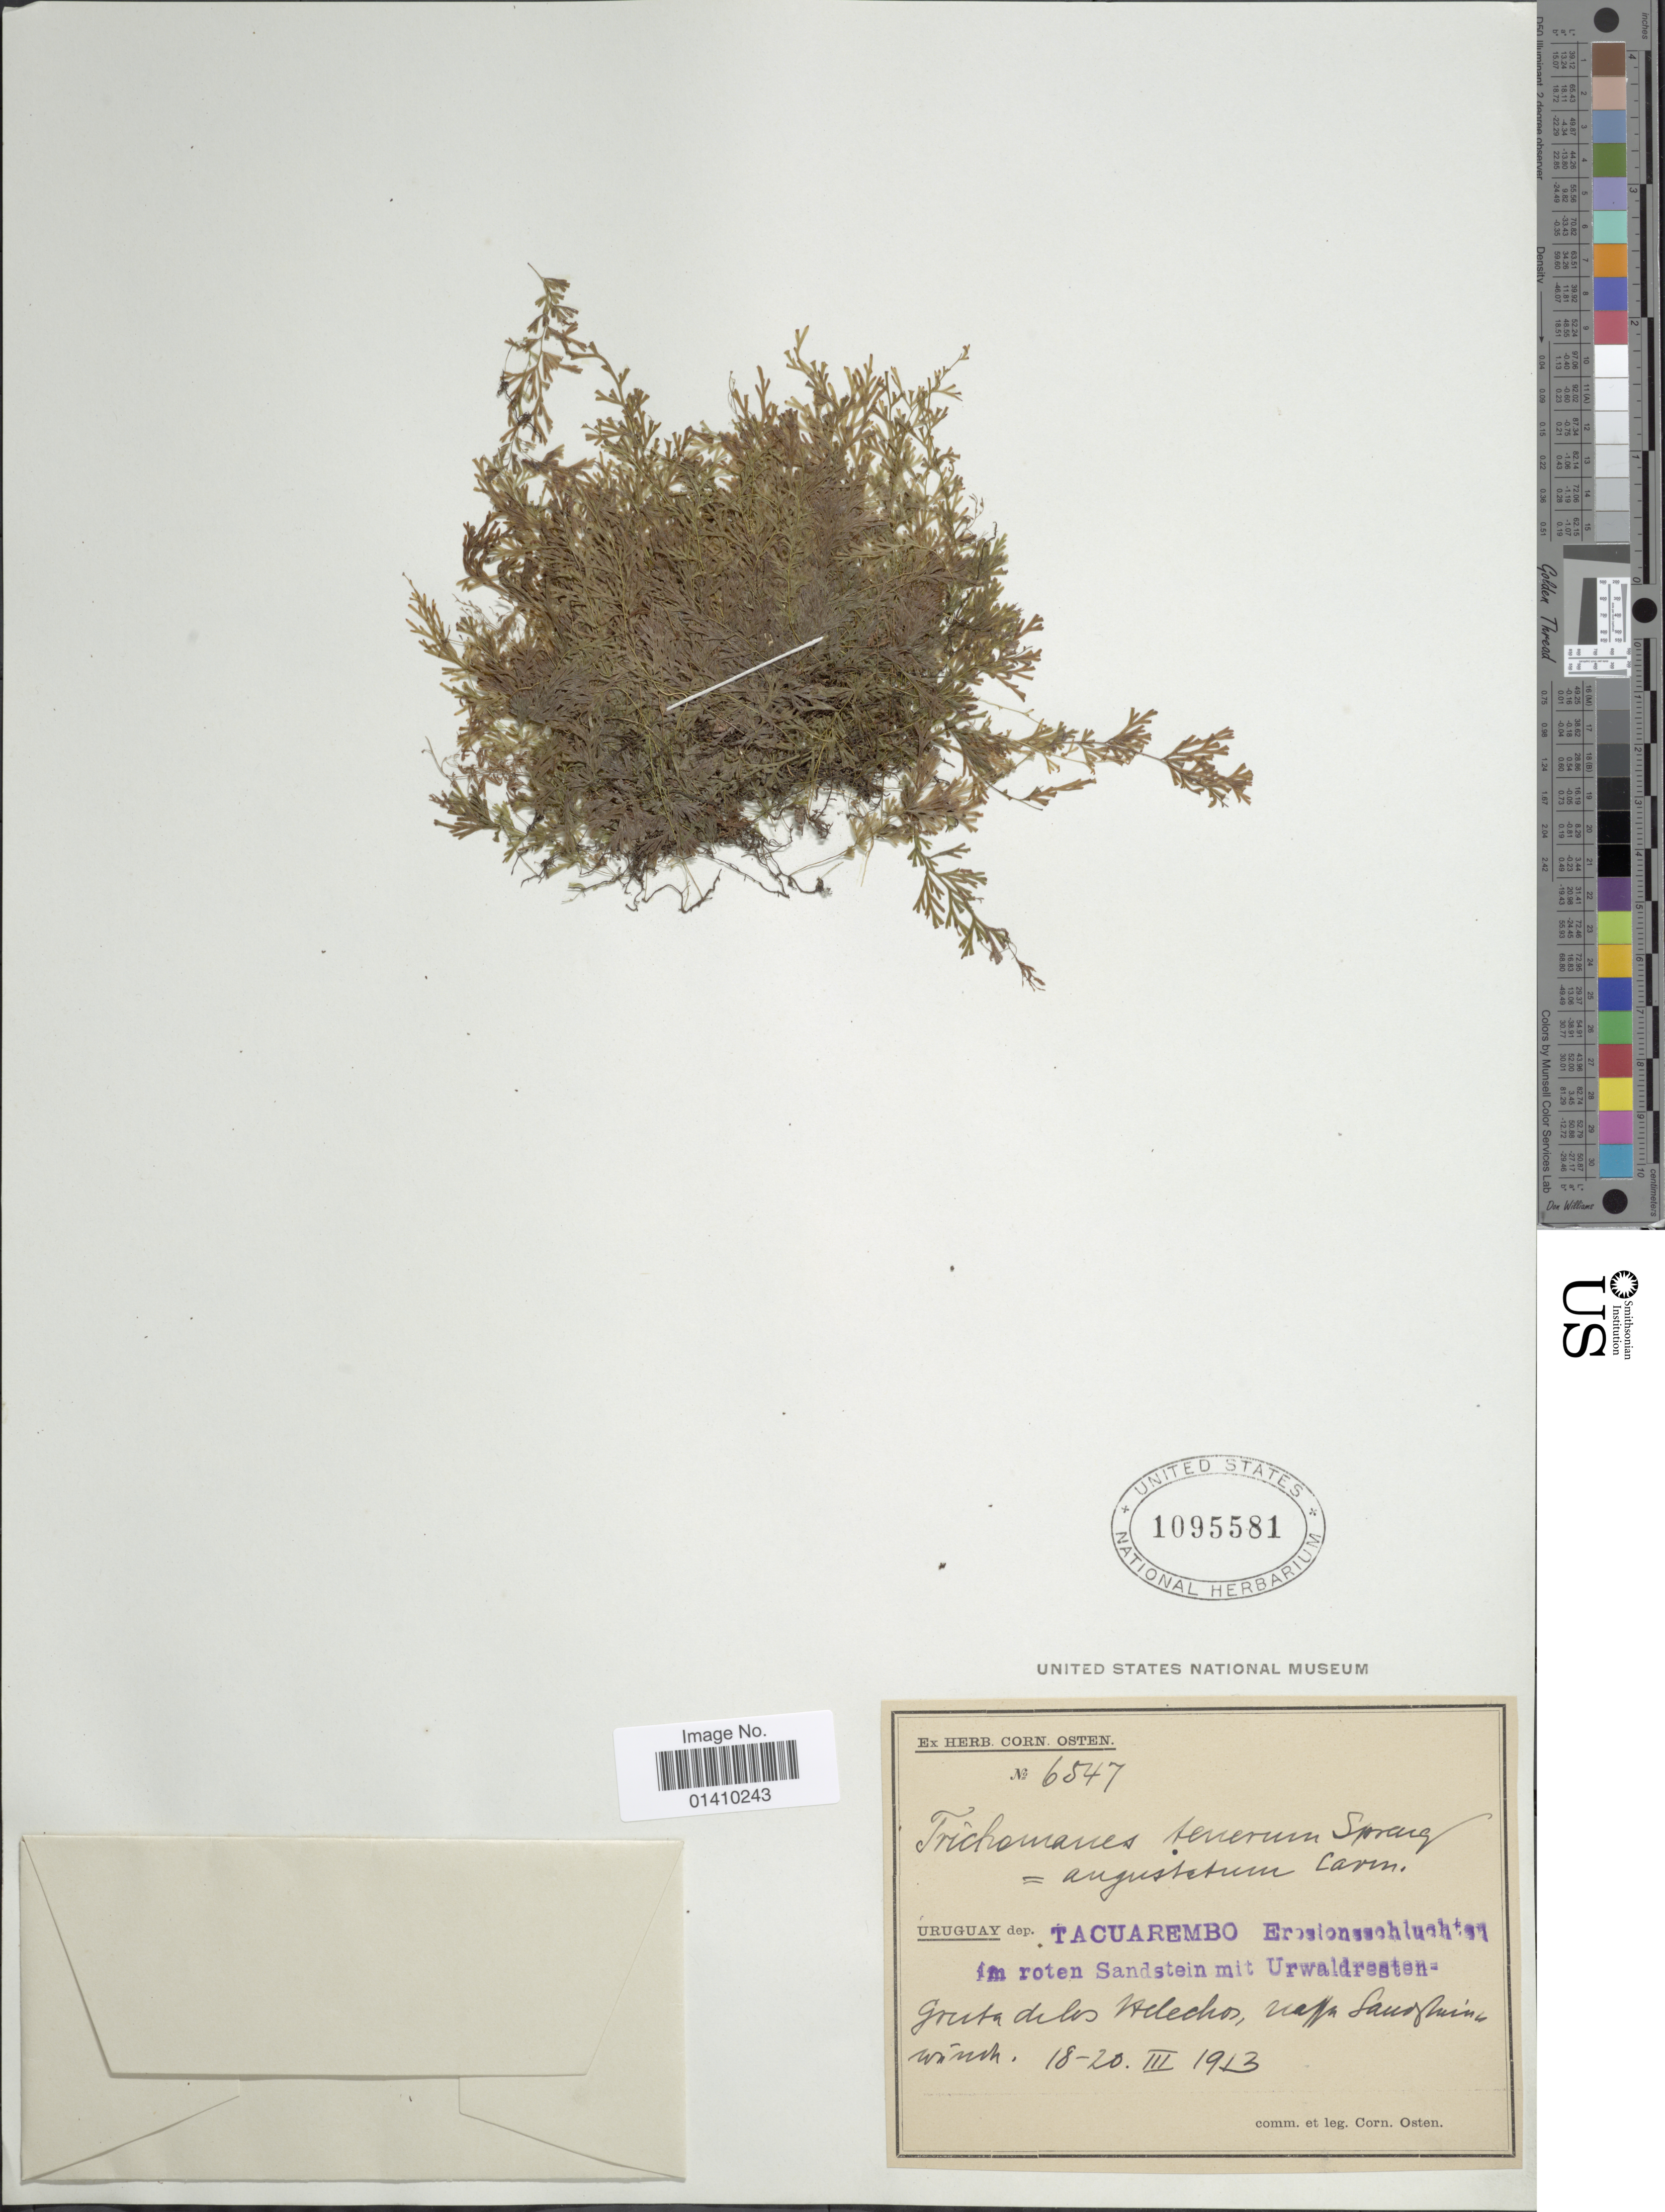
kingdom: Plantae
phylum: Tracheophyta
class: Polypodiopsida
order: Hymenophyllales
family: Hymenophyllaceae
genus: Polyphlebium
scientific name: Polyphlebium tenerum (A. Spreng.) comb. ined., 2015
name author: (A. Spreng.)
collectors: C. Osten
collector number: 6547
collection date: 1913-03-18/1913-03-20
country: Uruguay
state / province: Tacuarembó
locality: Gruta de los Helechos.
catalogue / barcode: US 1095581